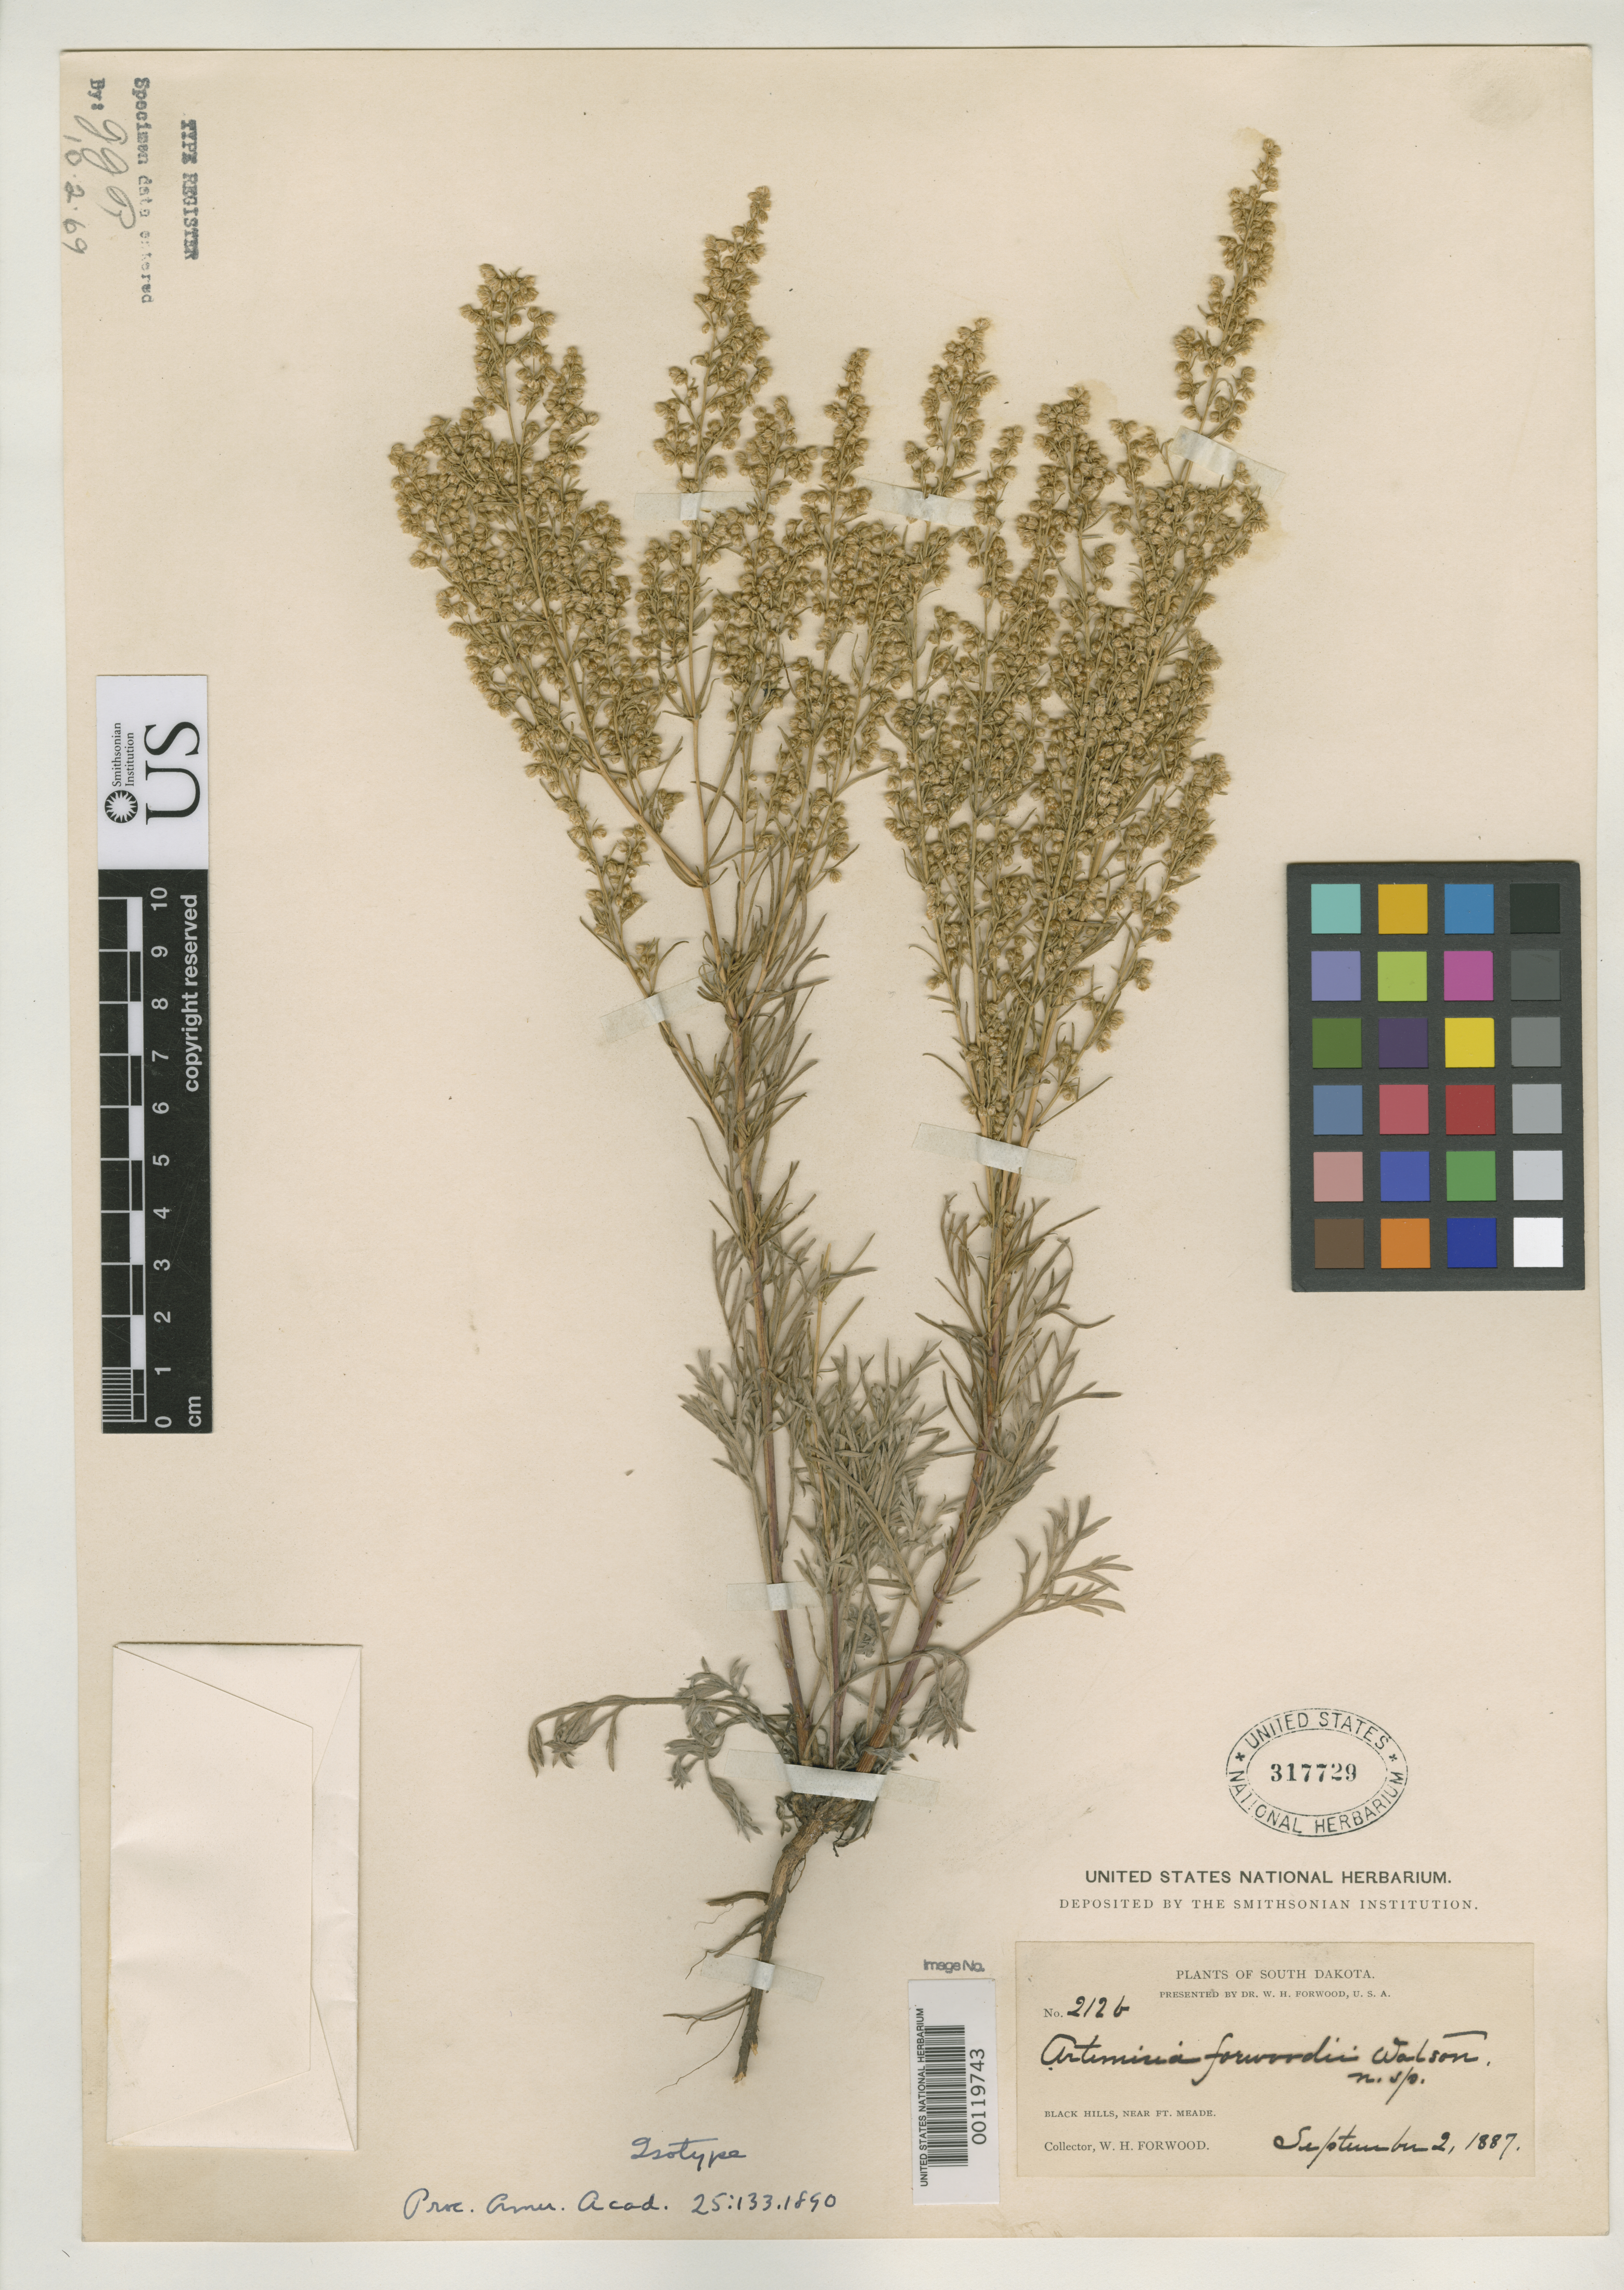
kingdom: Plantae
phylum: Tracheophyta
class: Magnoliopsida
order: Asterales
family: Asteraceae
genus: Artemisia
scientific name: Artemisia forwoodii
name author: S. Watson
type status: Type Collection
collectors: W. Forwood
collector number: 212 b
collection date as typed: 02 Sep 1887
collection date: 1887-09-02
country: United States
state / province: South Dakota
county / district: Custer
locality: Fort Meade; Black Hills.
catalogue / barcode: US 317729